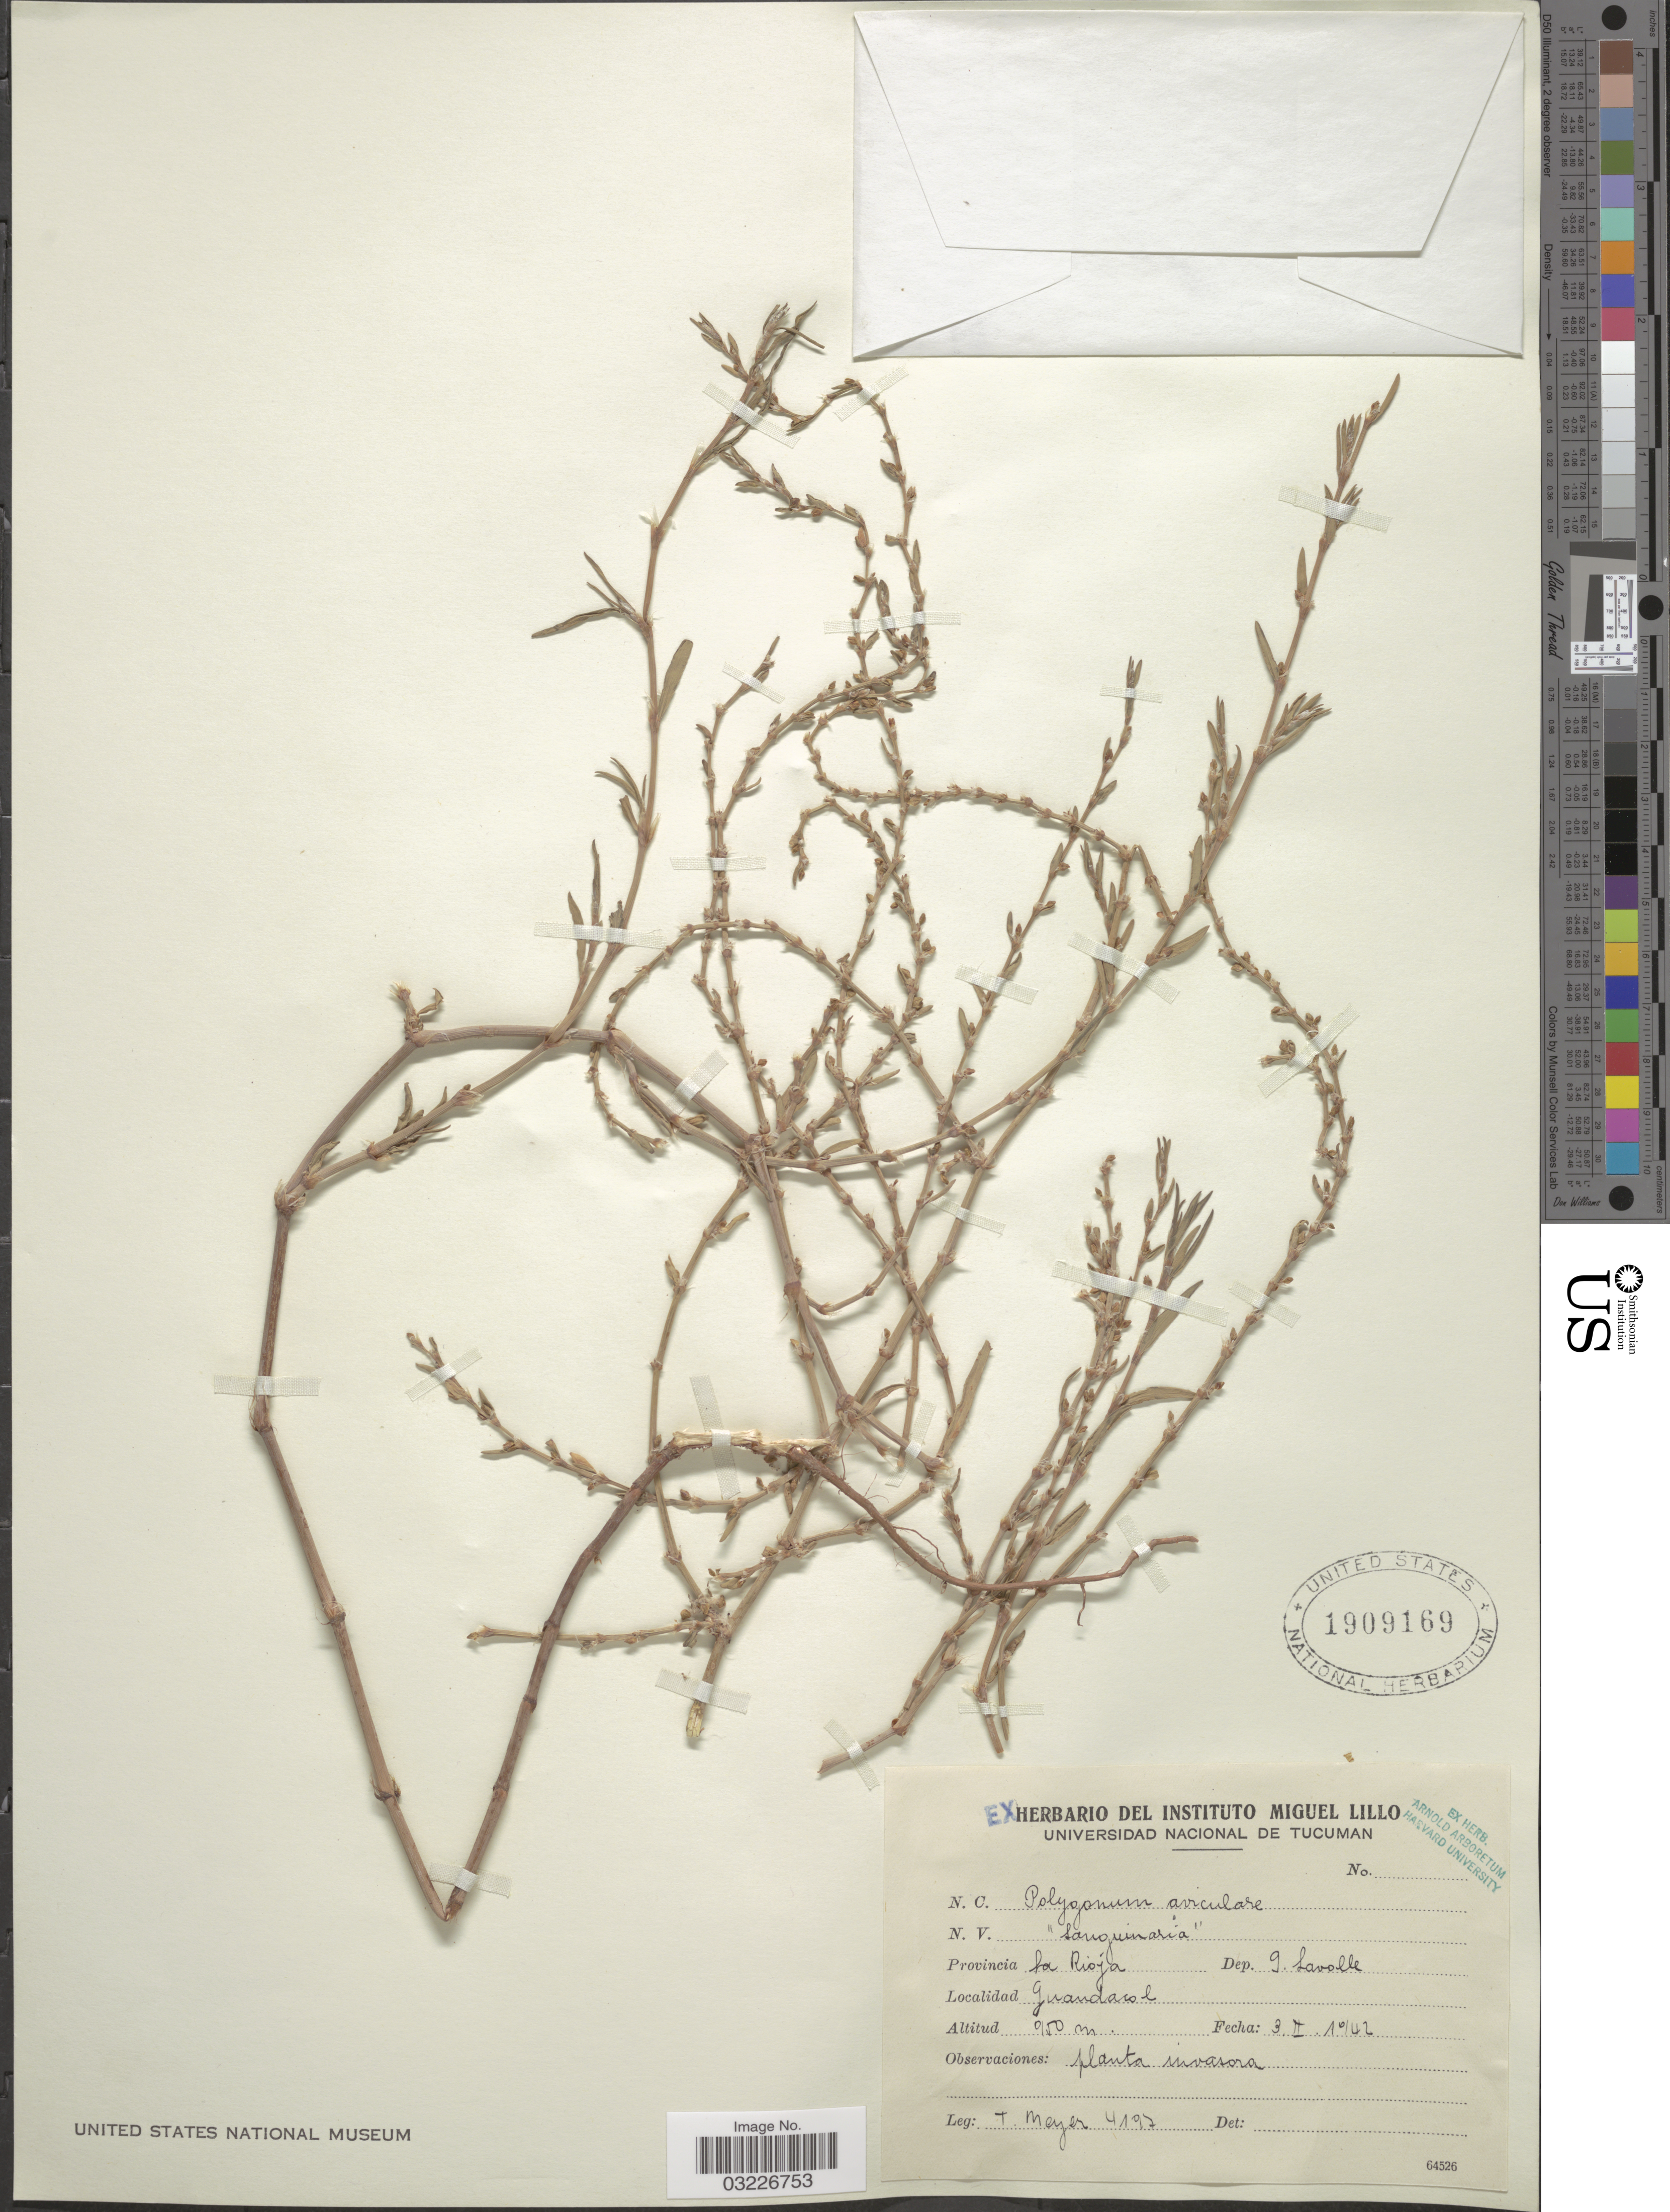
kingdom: Plantae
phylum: Tracheophyta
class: Magnoliopsida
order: Caryophyllales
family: Polygonaceae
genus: Polygonum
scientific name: Polygonum aviculare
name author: L.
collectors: T. Meyer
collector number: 4197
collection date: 1942-02-03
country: Argentina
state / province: La Rioja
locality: Dep. G. Lavalle. Guandacol.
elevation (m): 950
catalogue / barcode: US 1909169